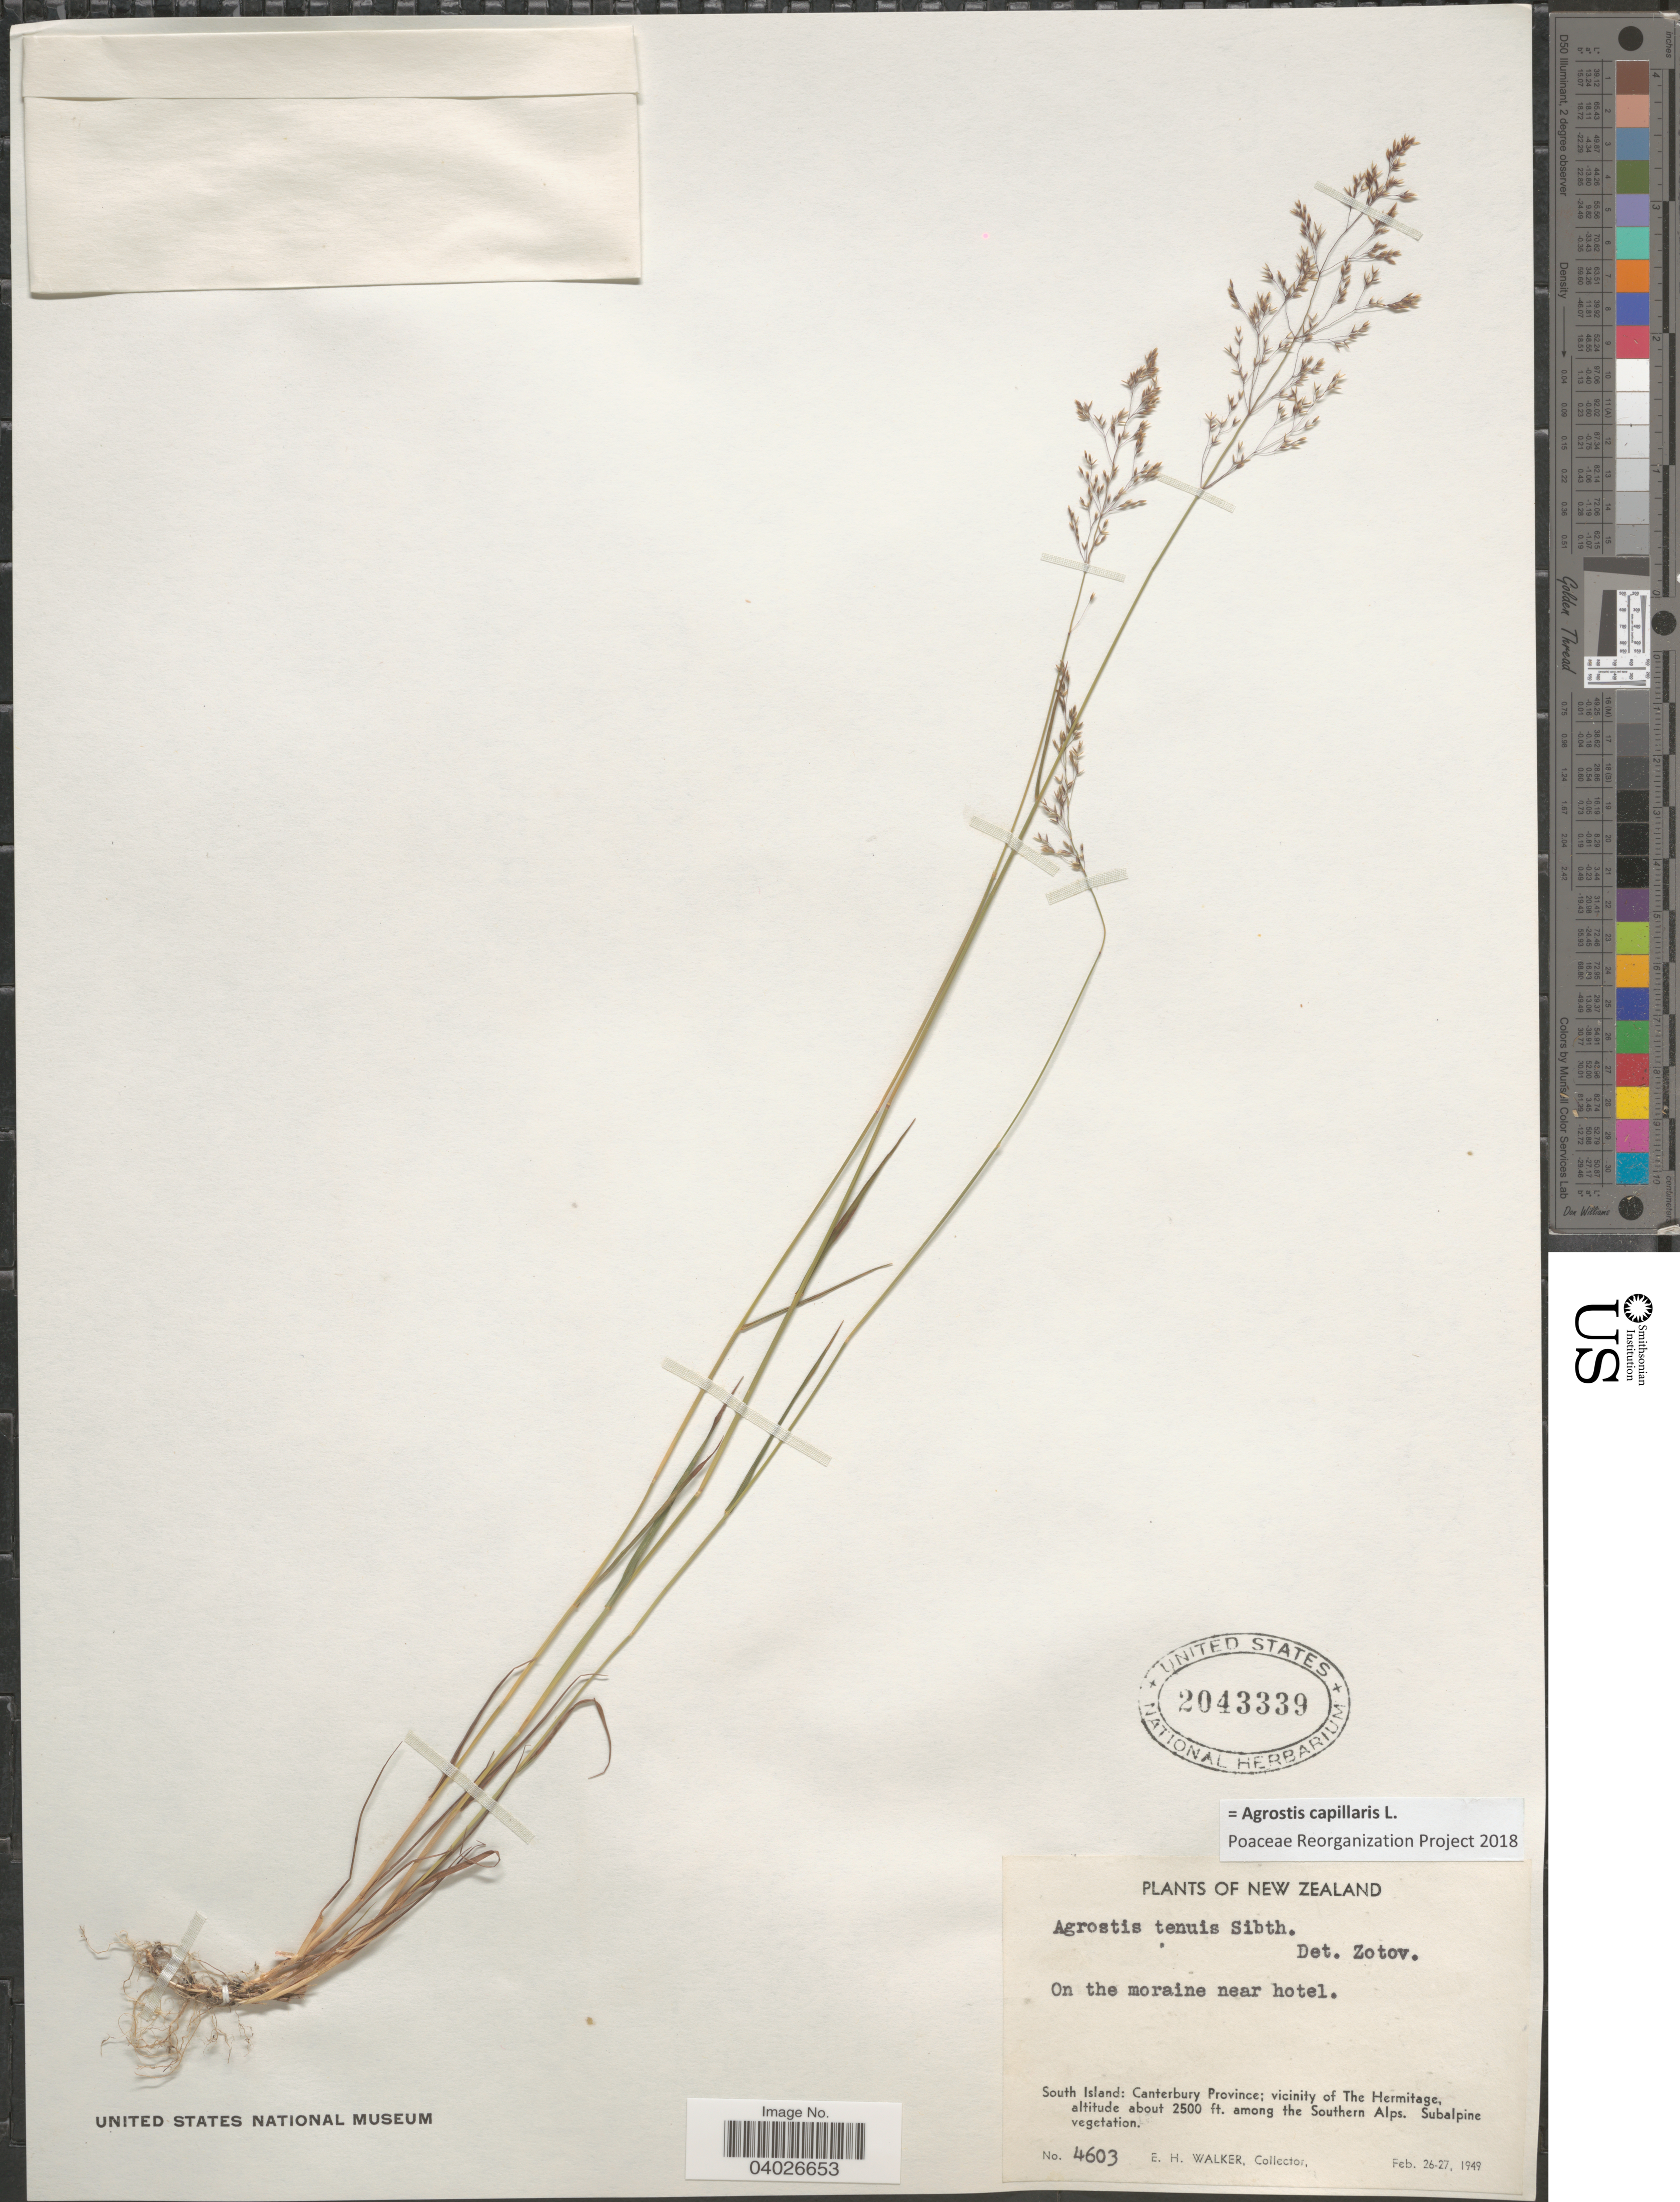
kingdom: Plantae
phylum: Tracheophyta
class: Liliopsida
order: Poales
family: Poaceae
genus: Agrostis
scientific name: Agrostis capillaris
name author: L.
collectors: E. H. Walker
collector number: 4603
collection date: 1949-02-26/1949-02-27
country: New Zealand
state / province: Canterbury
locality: On the moraine near hotel. South Island: vicinity of The Hermitage, among the Southern Alps. Subalpine vegetation.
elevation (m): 762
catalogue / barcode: US 2043339